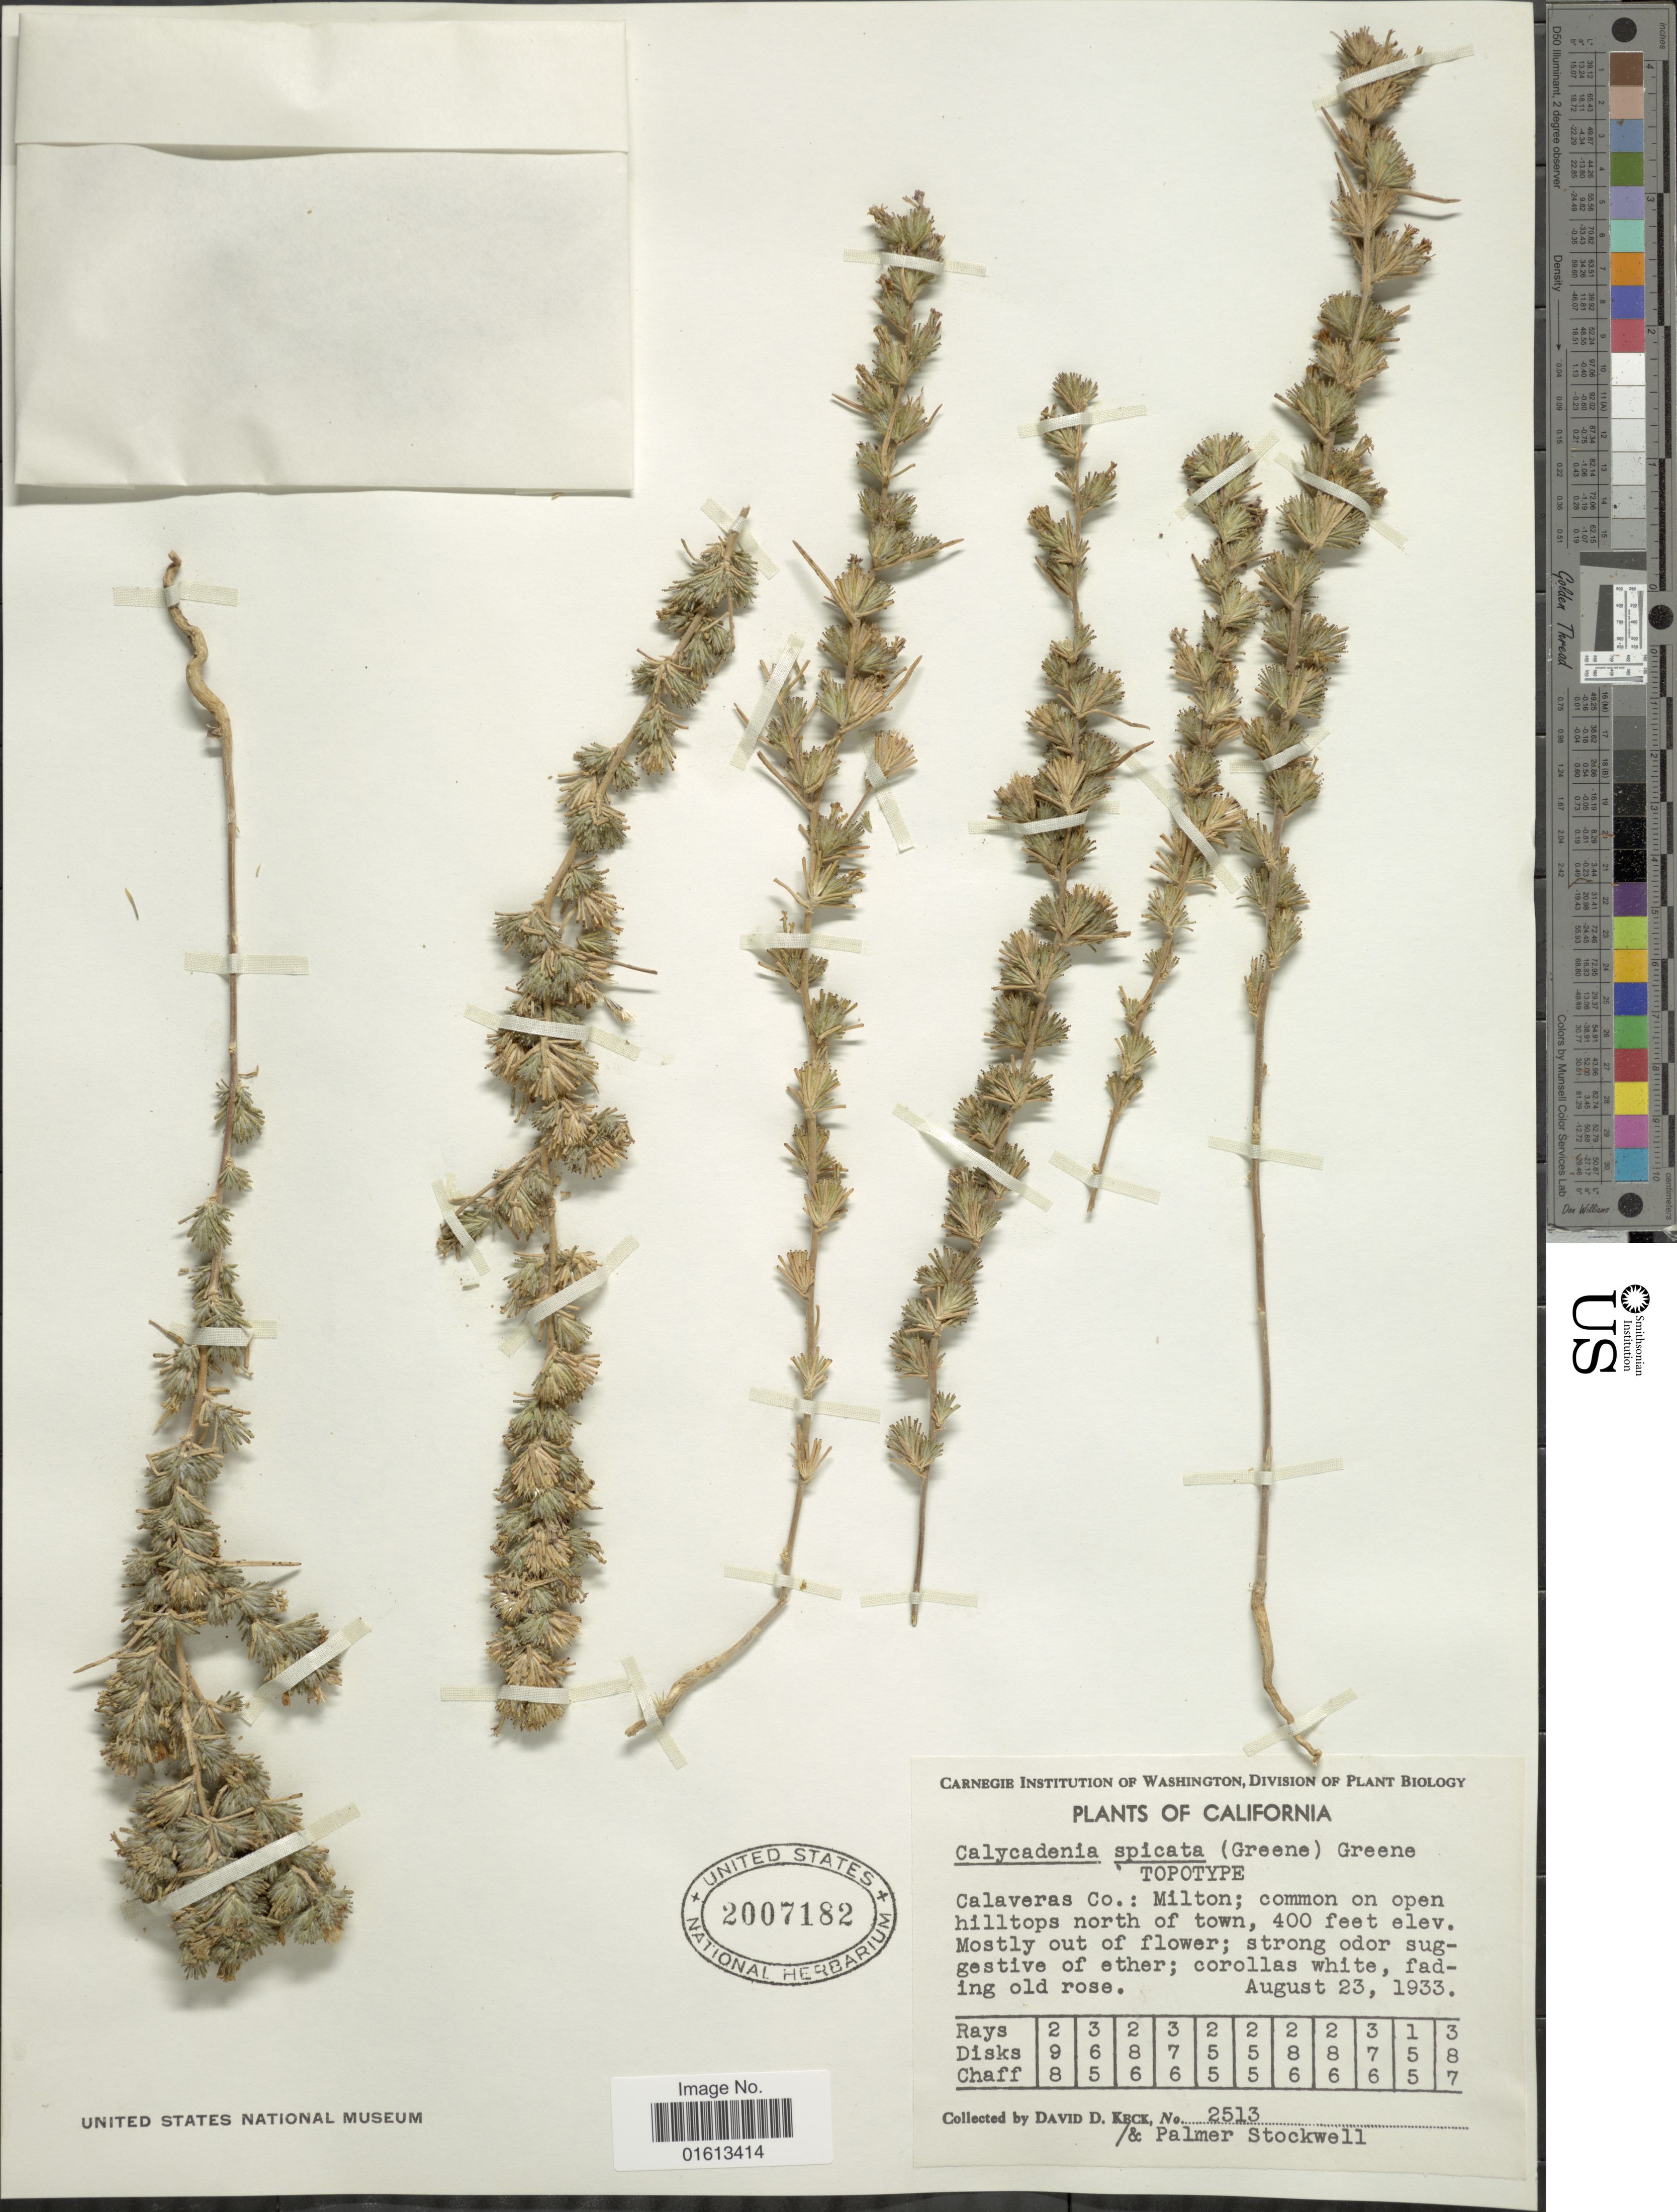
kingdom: Plantae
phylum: Tracheophyta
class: Magnoliopsida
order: Asterales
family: Asteraceae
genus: Calycadenia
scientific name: Calycadenia spicata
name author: (Greene) Greene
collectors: D. D. Keck & W. P. Stockwell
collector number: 2513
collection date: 1933-08-23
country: United States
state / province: California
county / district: Calaveras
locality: Calaveras Co.: Milton; common on open hilltops north of town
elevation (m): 122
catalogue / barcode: US 2007182